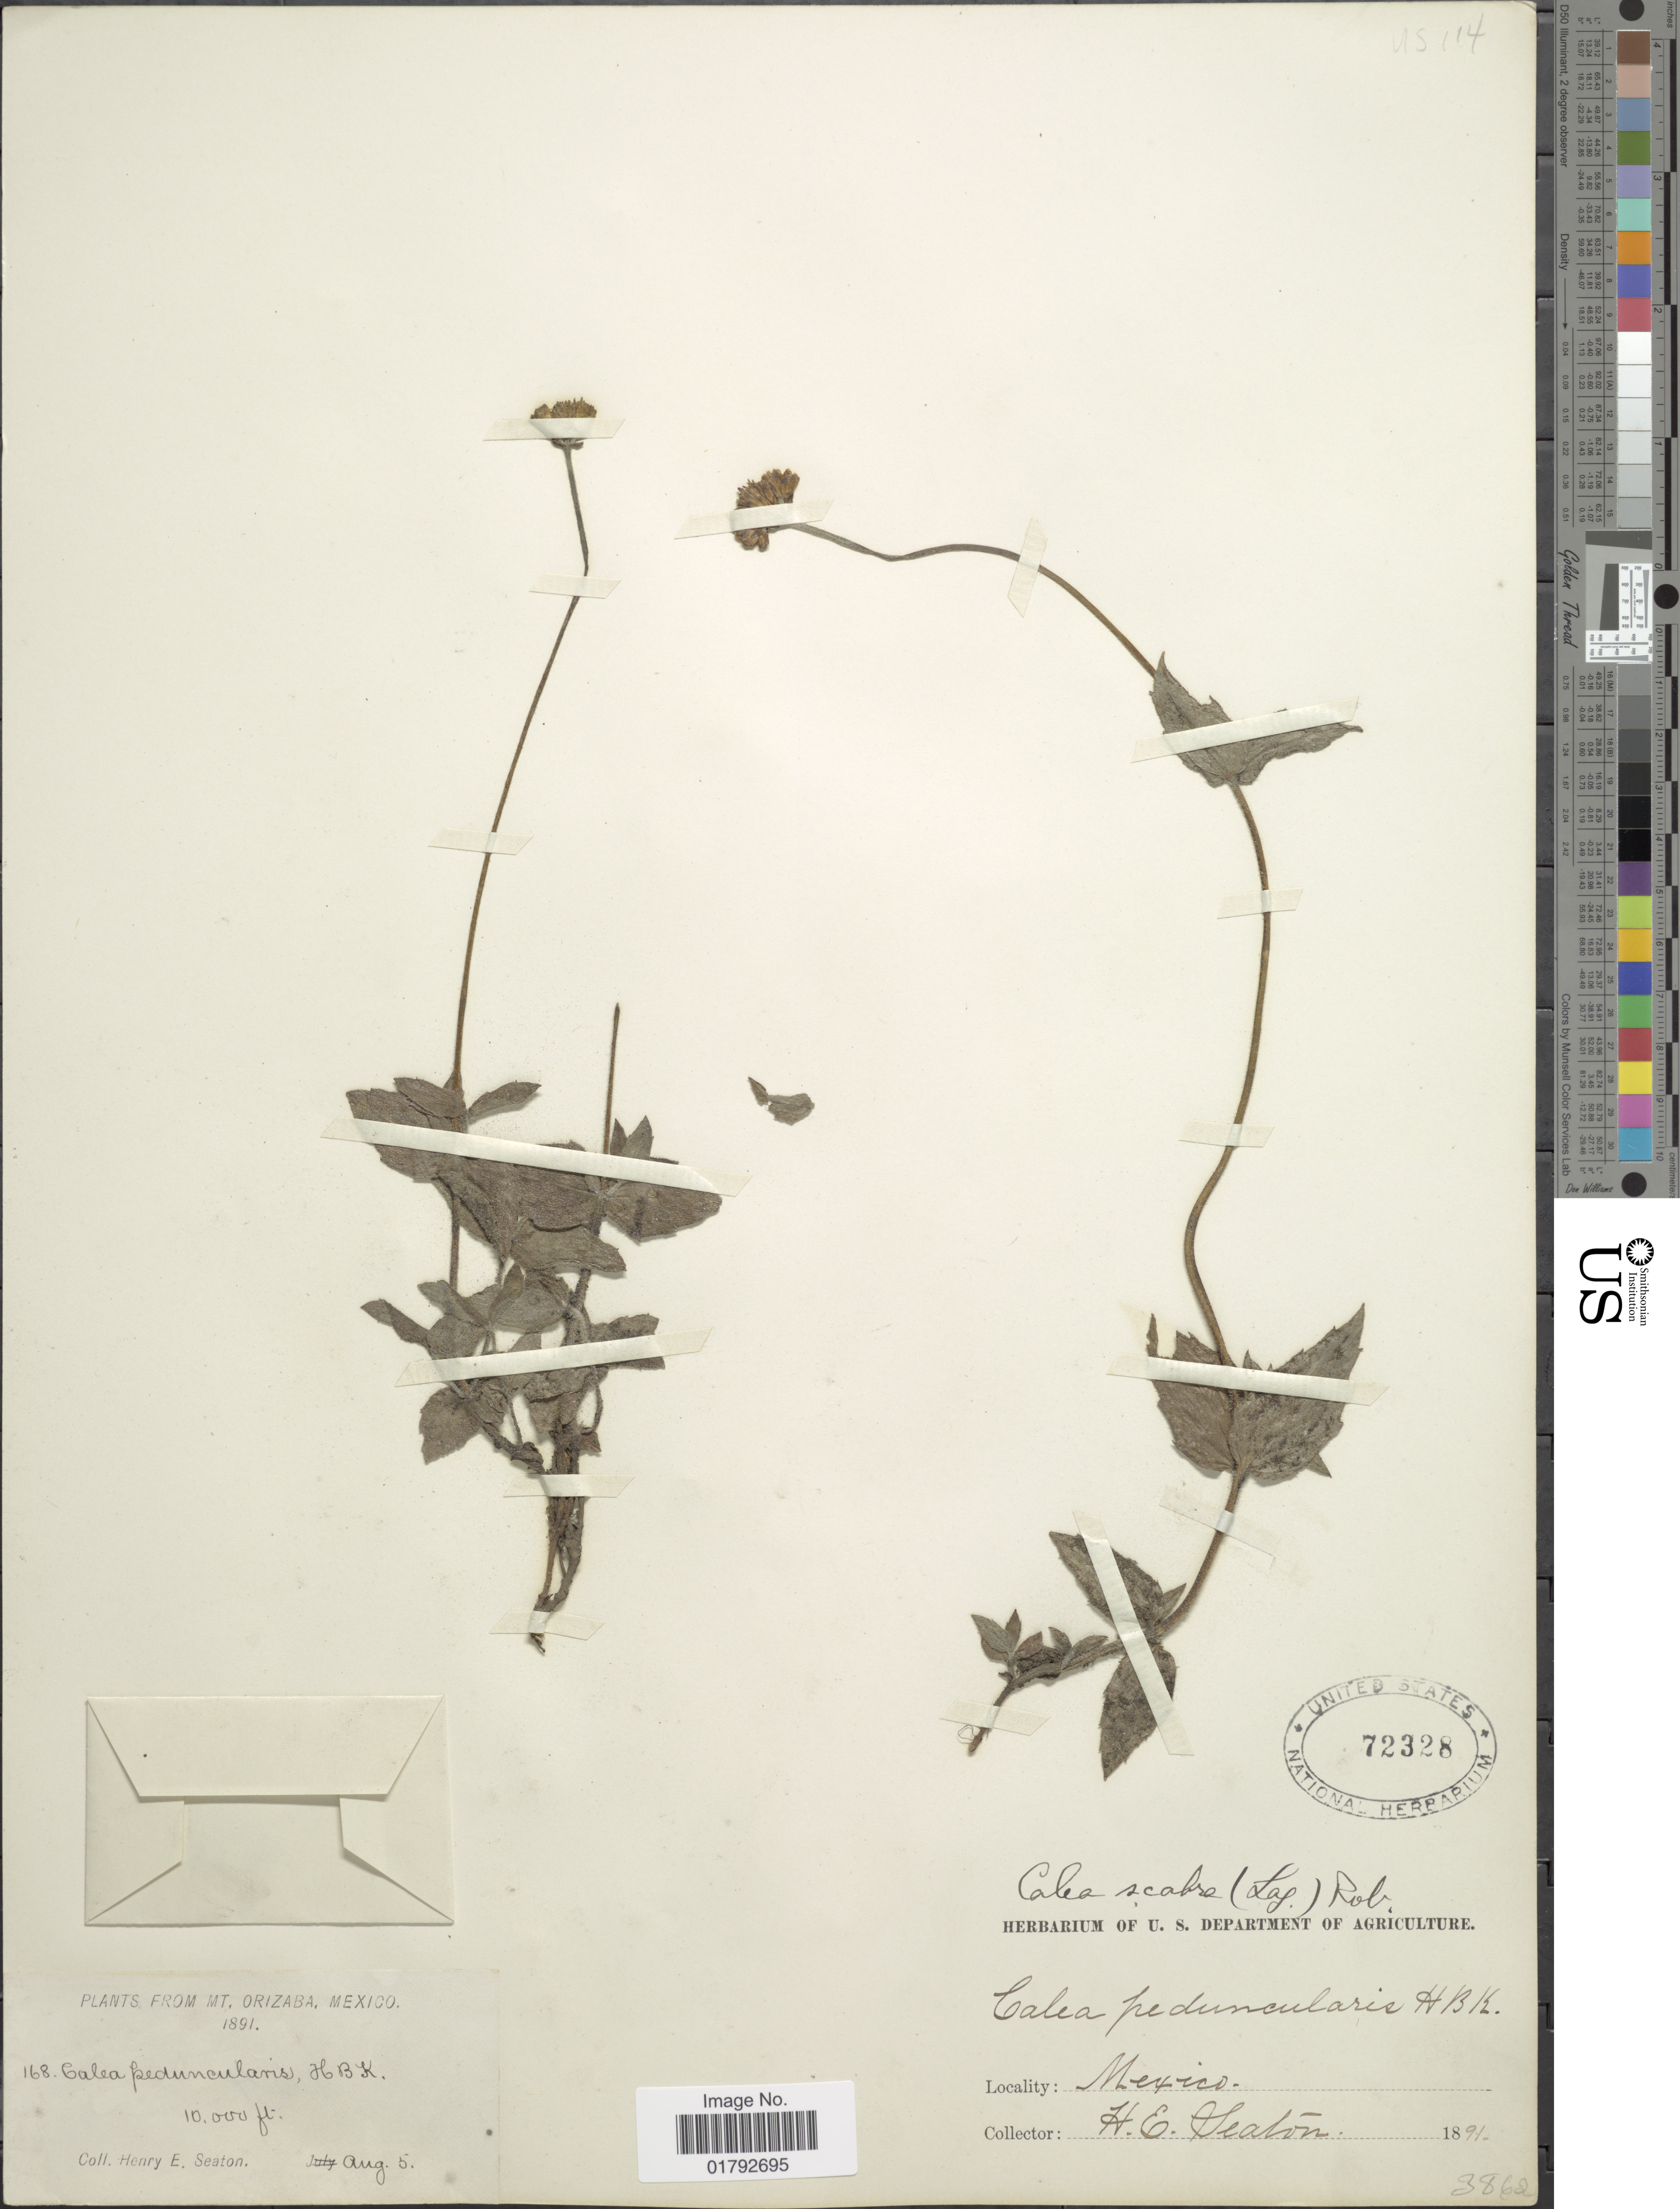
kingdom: Plantae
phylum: Tracheophyta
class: Magnoliopsida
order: Asterales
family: Asteraceae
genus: Alloispermum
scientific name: Alloispermum scabrum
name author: (Lag.) H. Rob.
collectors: H. E. Seaton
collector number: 168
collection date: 1891-08-05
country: Mexico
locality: Mt. Orizaba, Mexico.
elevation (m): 3048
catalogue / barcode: US 72328